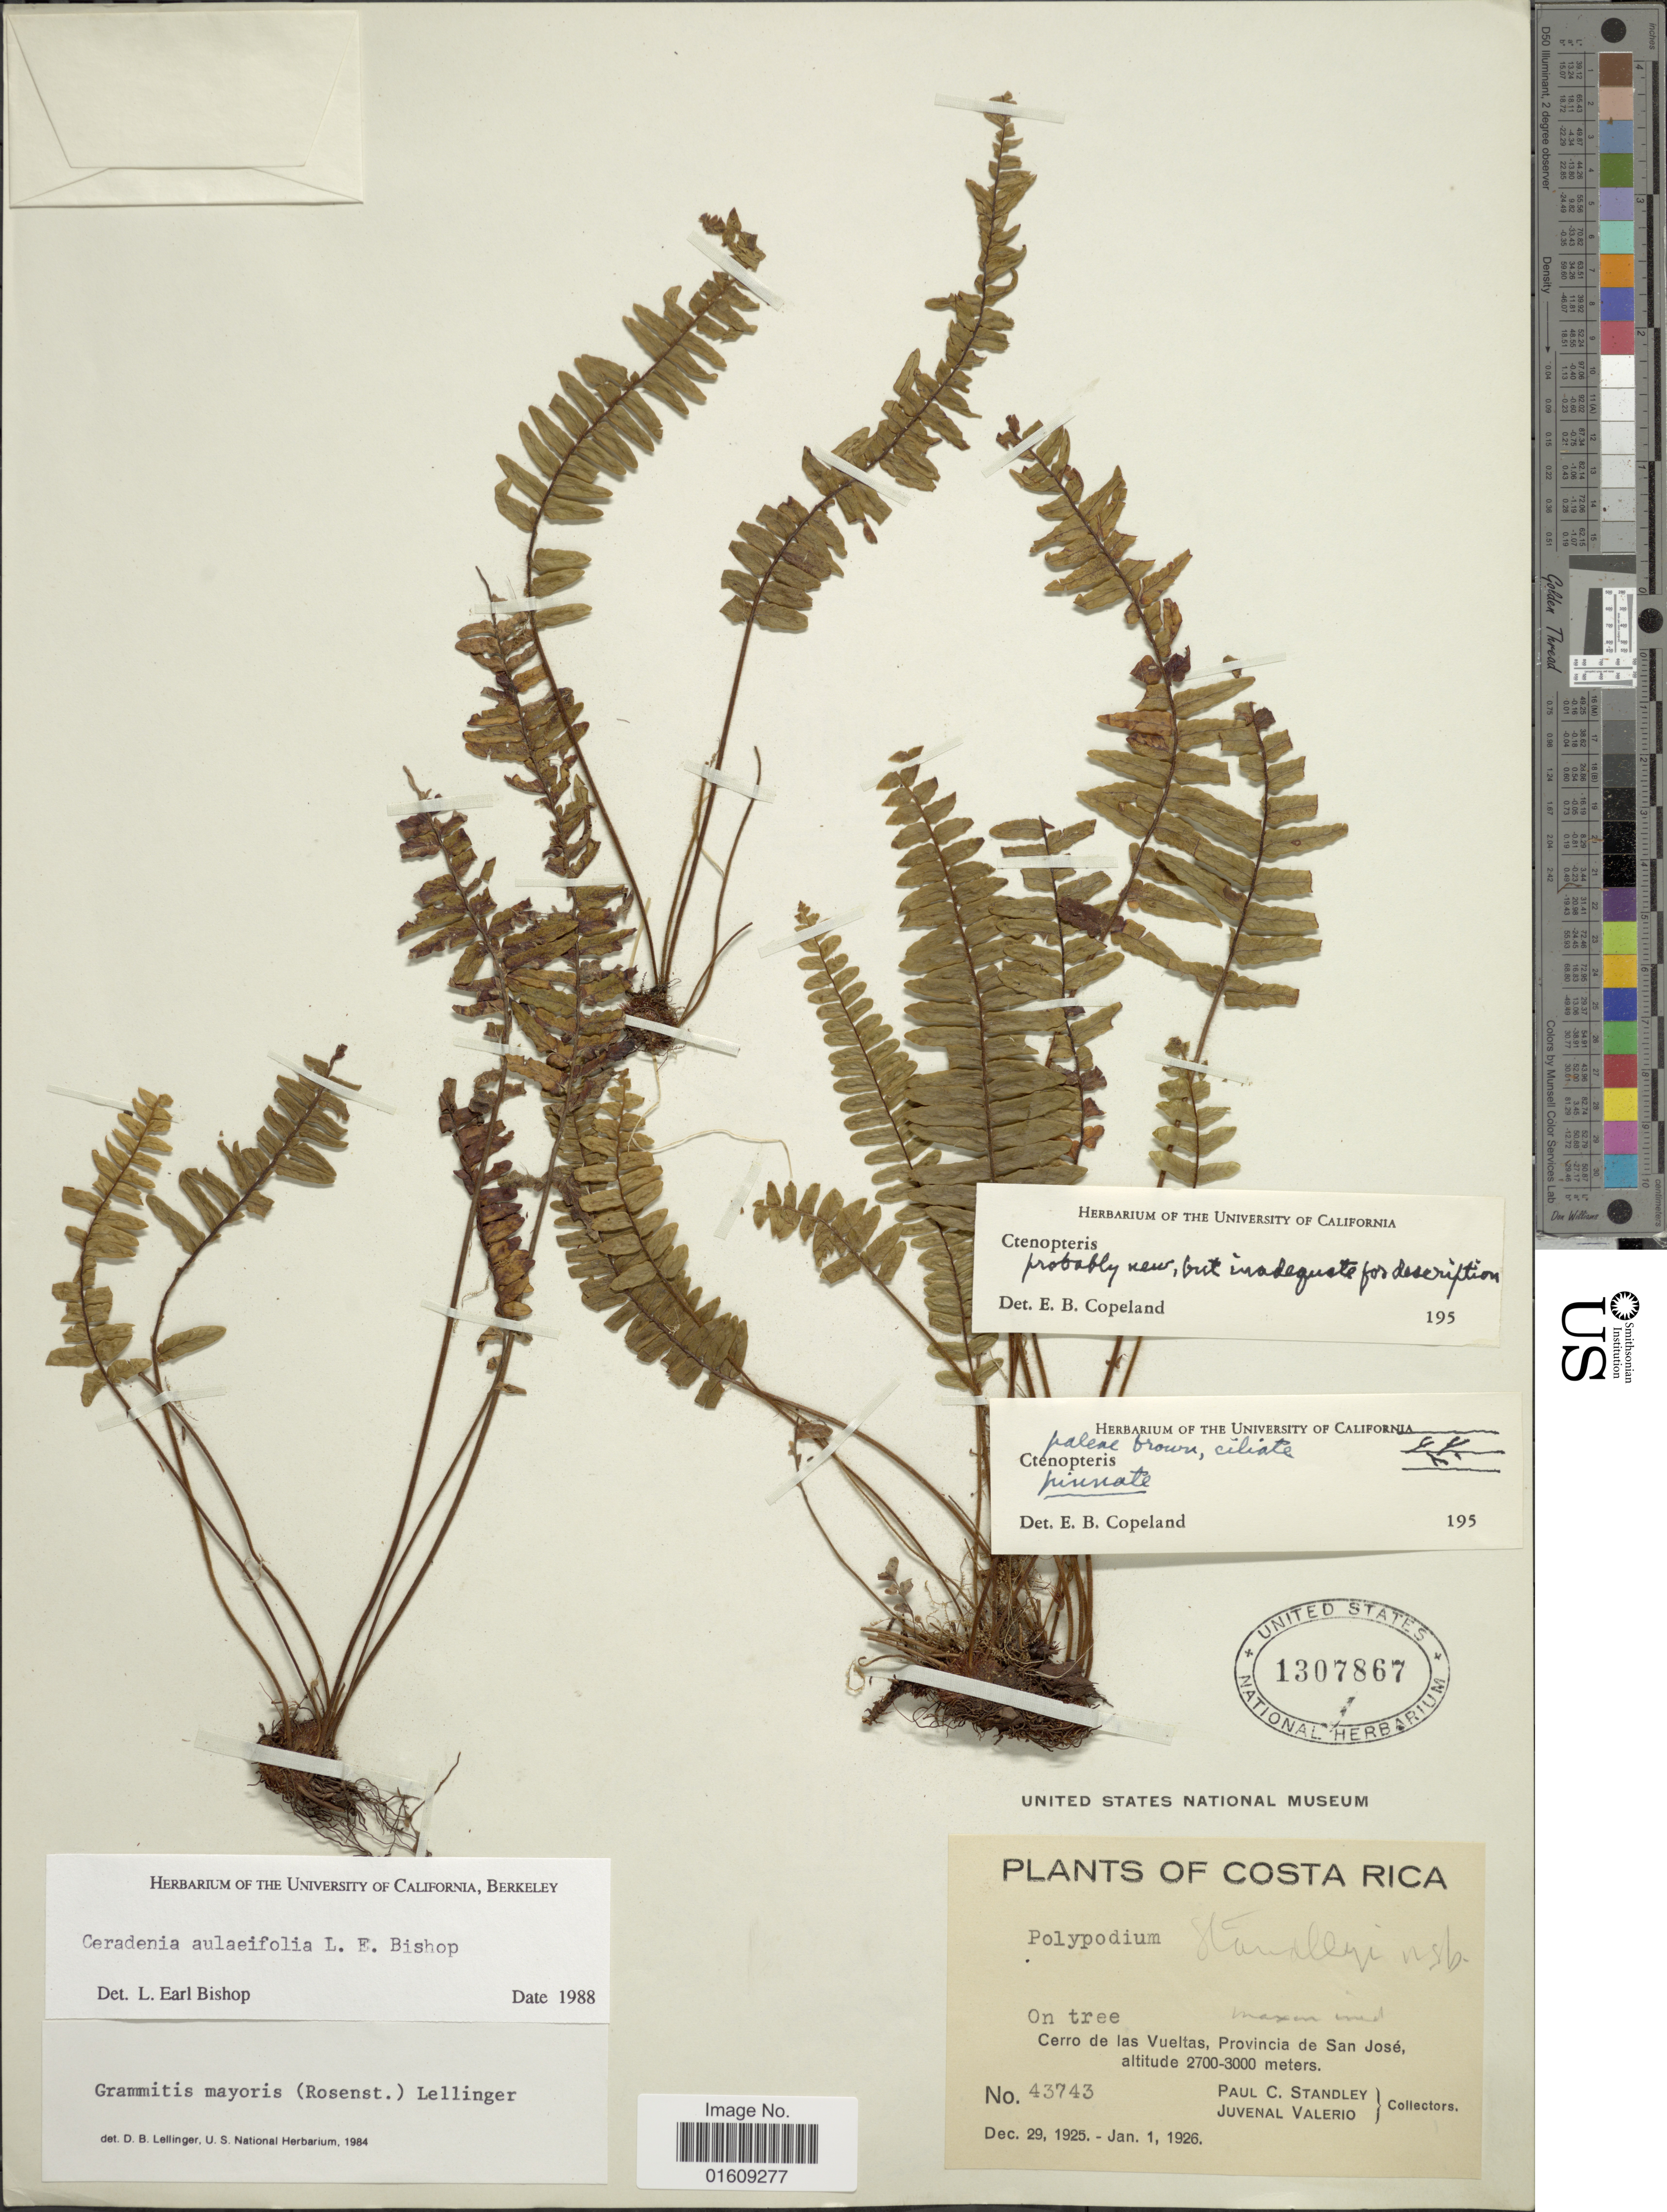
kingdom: Plantae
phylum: Tracheophyta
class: Polypodiopsida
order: Polypodiales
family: Polypodiaceae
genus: Ceradenia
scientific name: Ceradenia mayoris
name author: (Rosenst.) L.E. Bishop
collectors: P. C. Standley & J. Valerio R.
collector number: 43743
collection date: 1925-12-29/1926-01-01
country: Costa Rica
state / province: San José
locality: Costa Rica, Cerro de la Vueltas, Provincia de San José.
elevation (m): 2700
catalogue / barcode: US 1307867